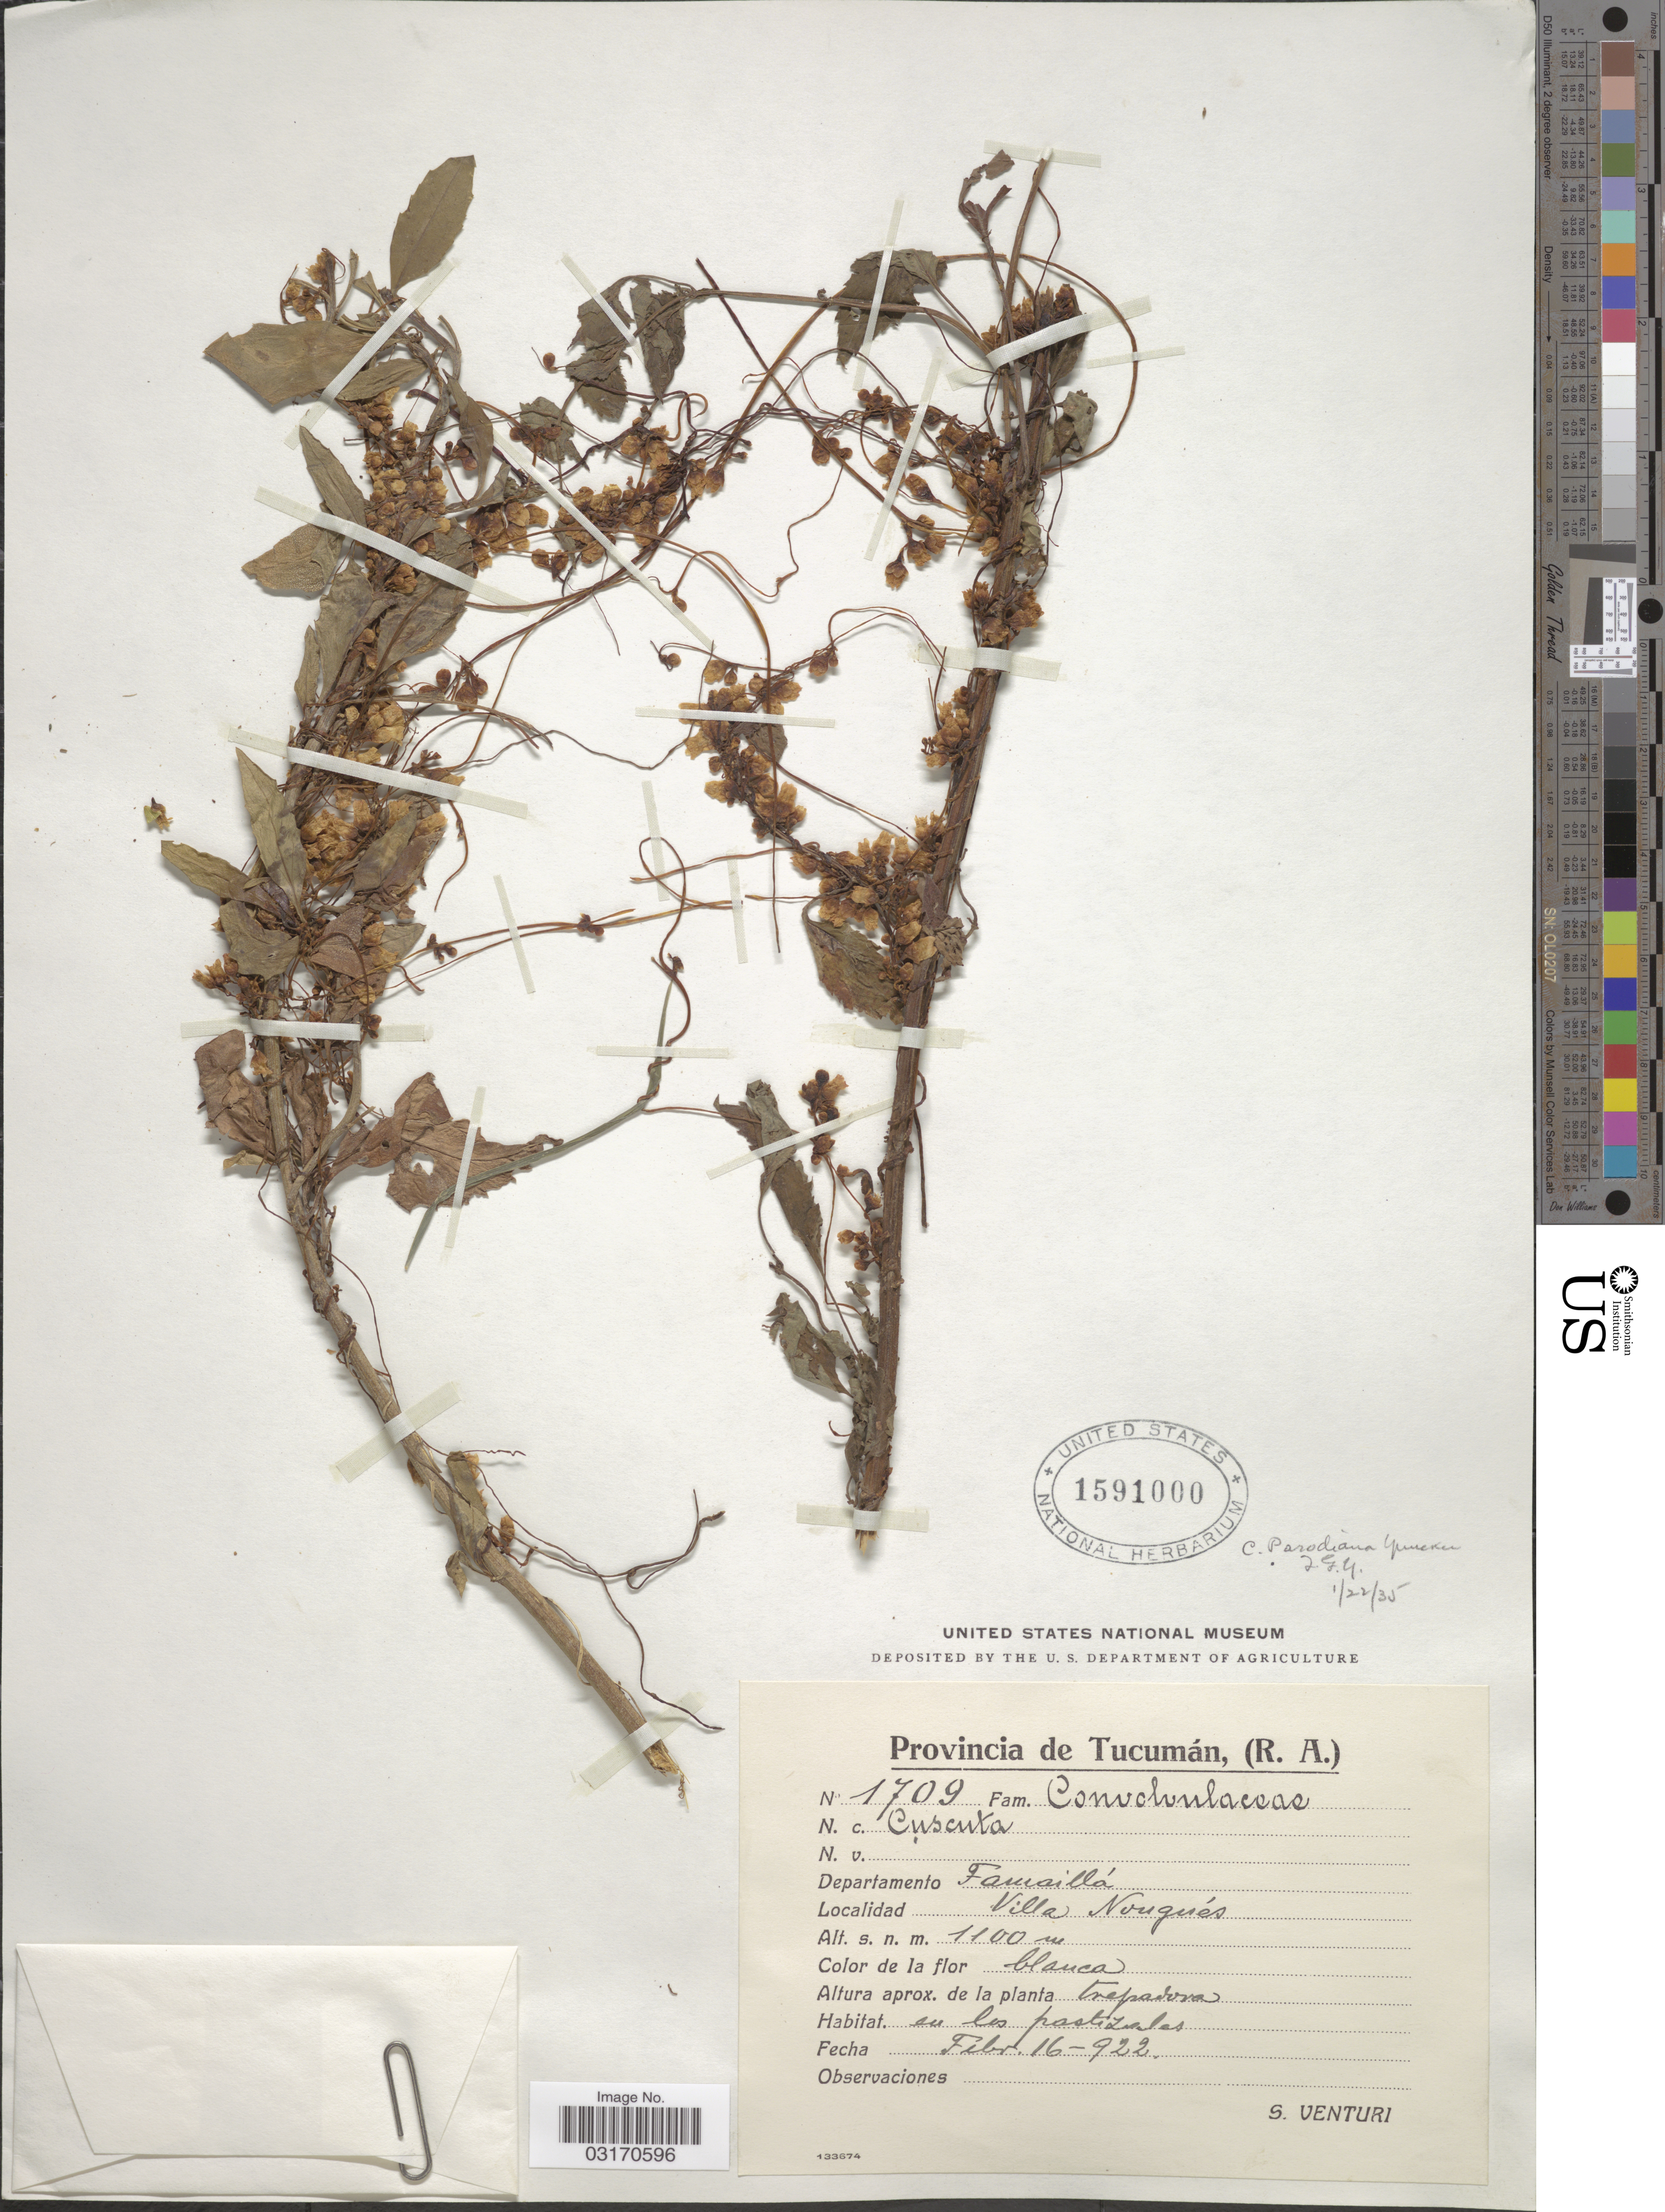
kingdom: Plantae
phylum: Tracheophyta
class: Magnoliopsida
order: Solanales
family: Convolvulaceae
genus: Cuscuta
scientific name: Cuscuta parodiana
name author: Yunck.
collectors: S. Venturi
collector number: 1709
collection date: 1922-02-16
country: Argentina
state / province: Tucuman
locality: Provincia de Tucumán, (R. A.). Departamento Famaillá. Villa Nougués.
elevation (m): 1100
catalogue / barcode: US 1591000